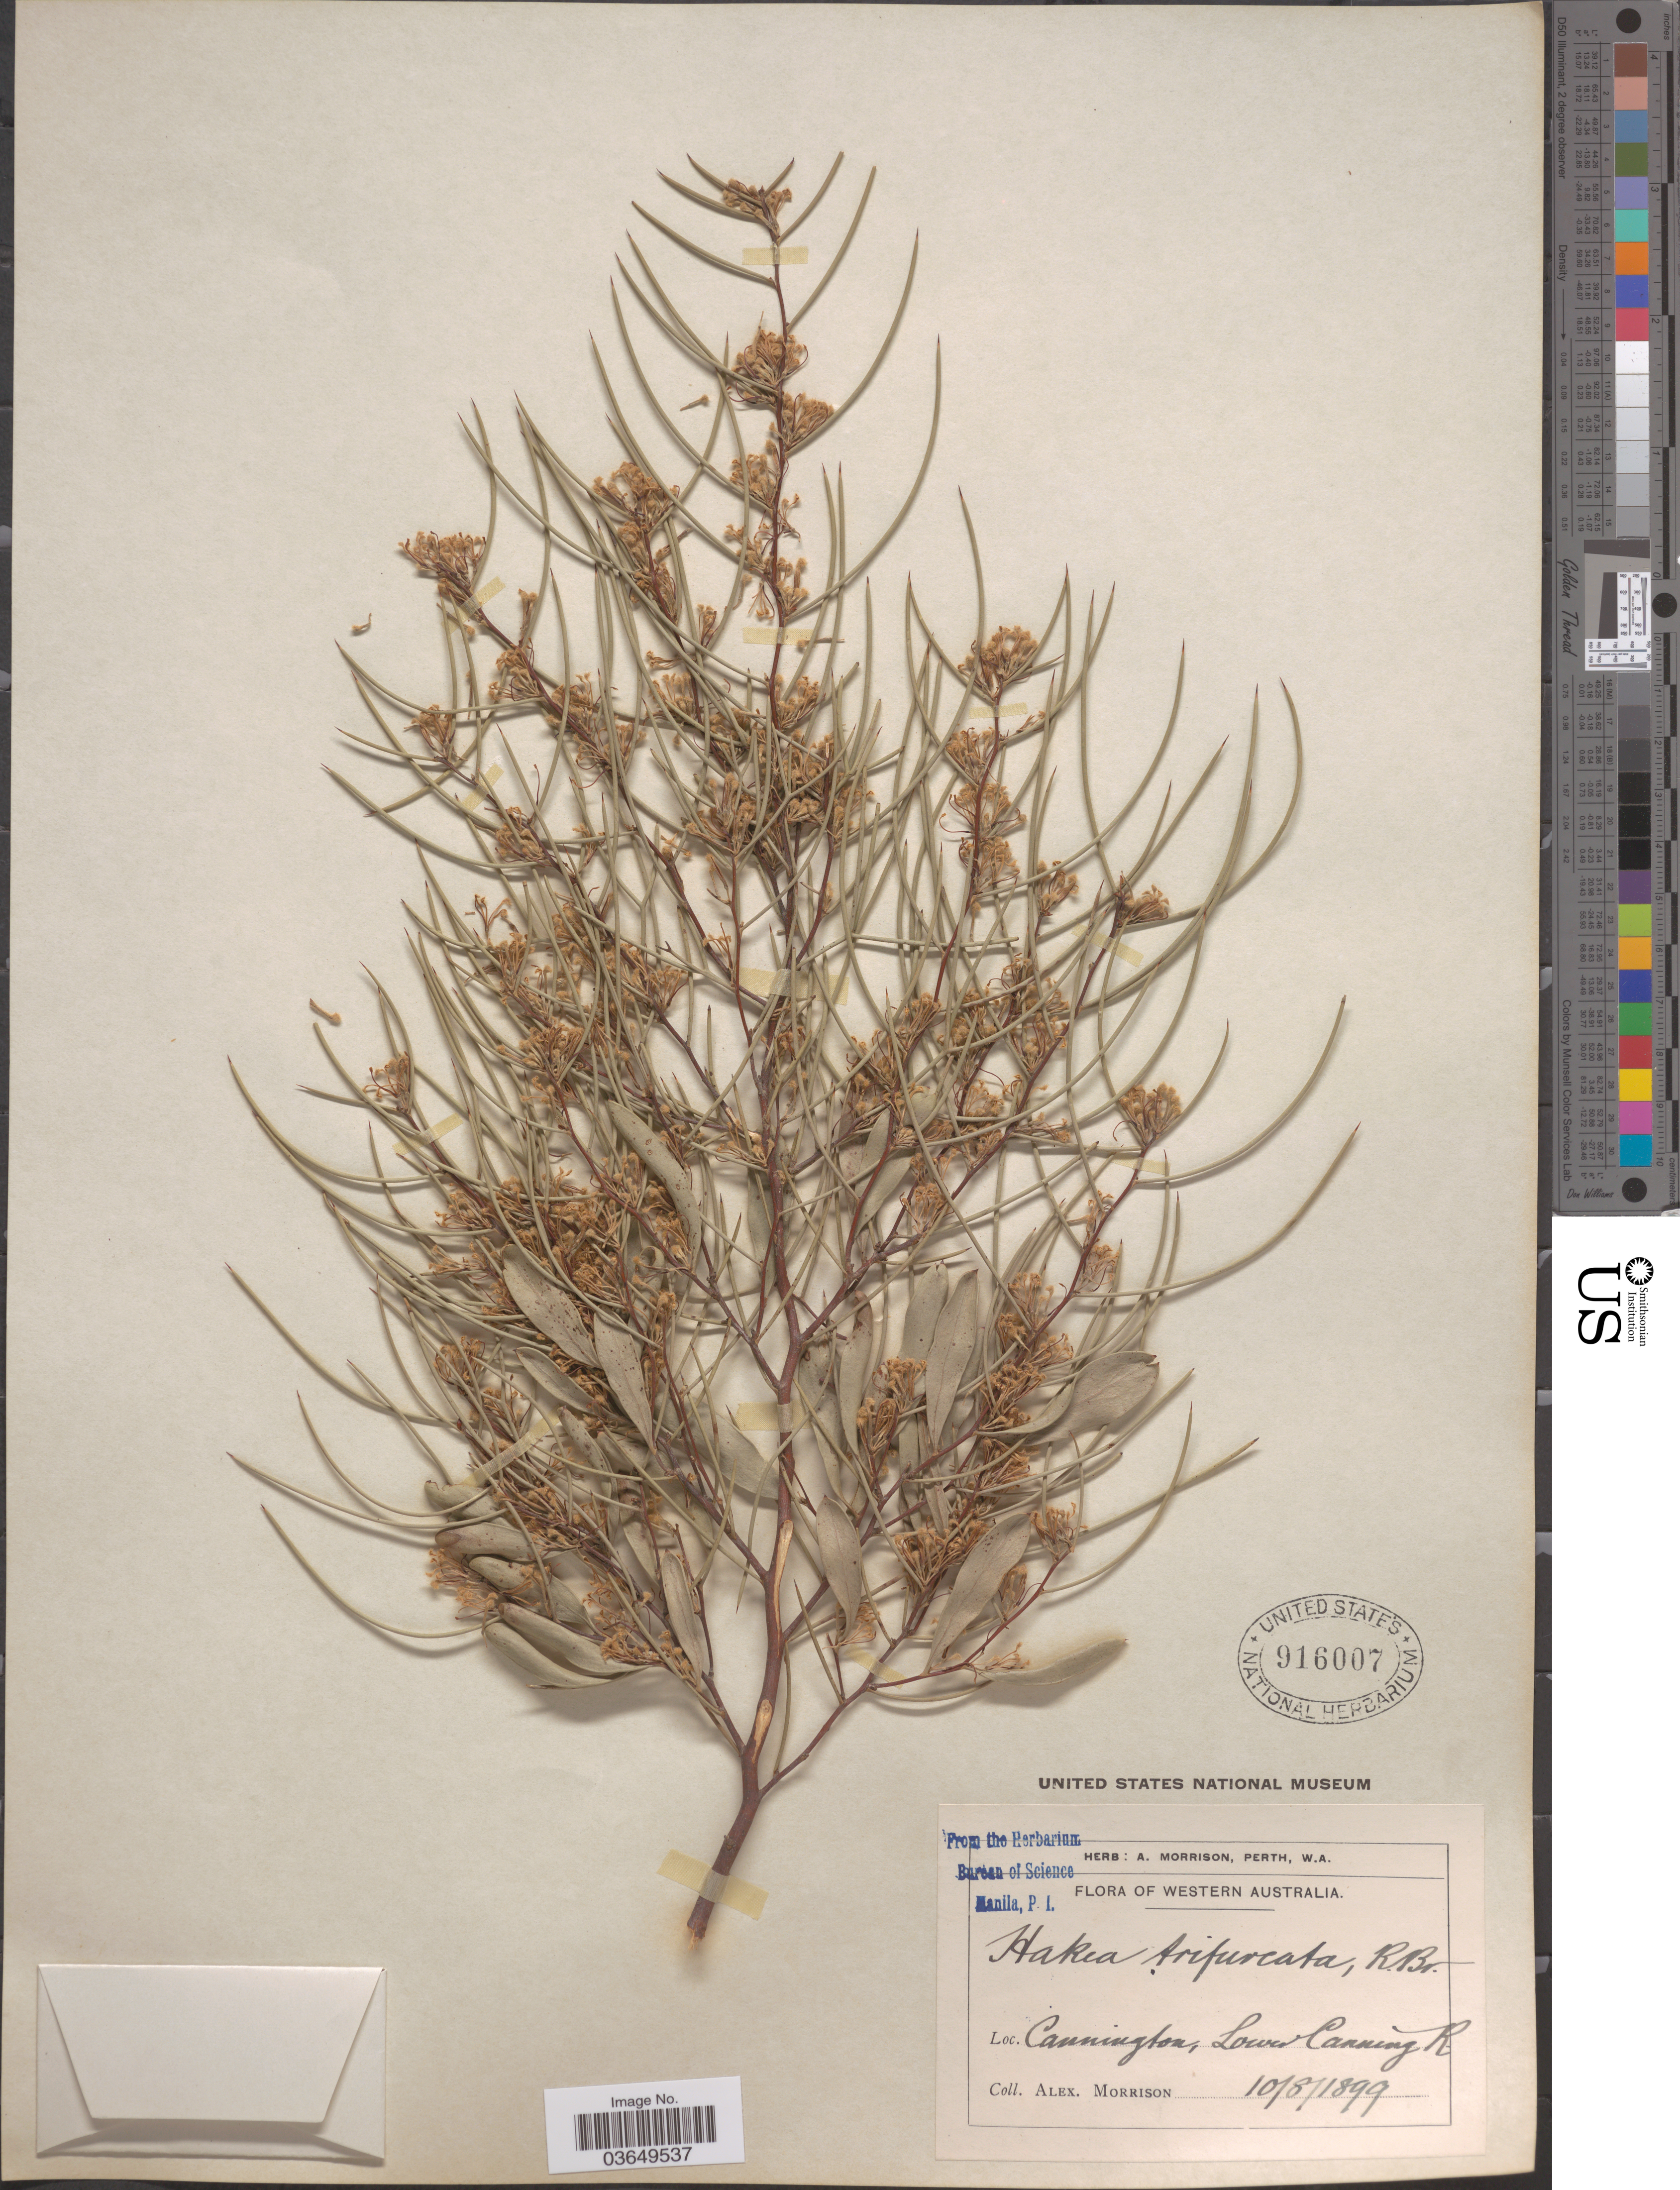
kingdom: Plantae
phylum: Tracheophyta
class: Magnoliopsida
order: Proteales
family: Proteaceae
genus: Hakea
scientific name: Hakea trifurcata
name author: R. Br.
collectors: A. Morrison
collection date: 1899-08-10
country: Australia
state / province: Western Australia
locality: Cannington, Lower Canning R.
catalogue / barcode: US 916007